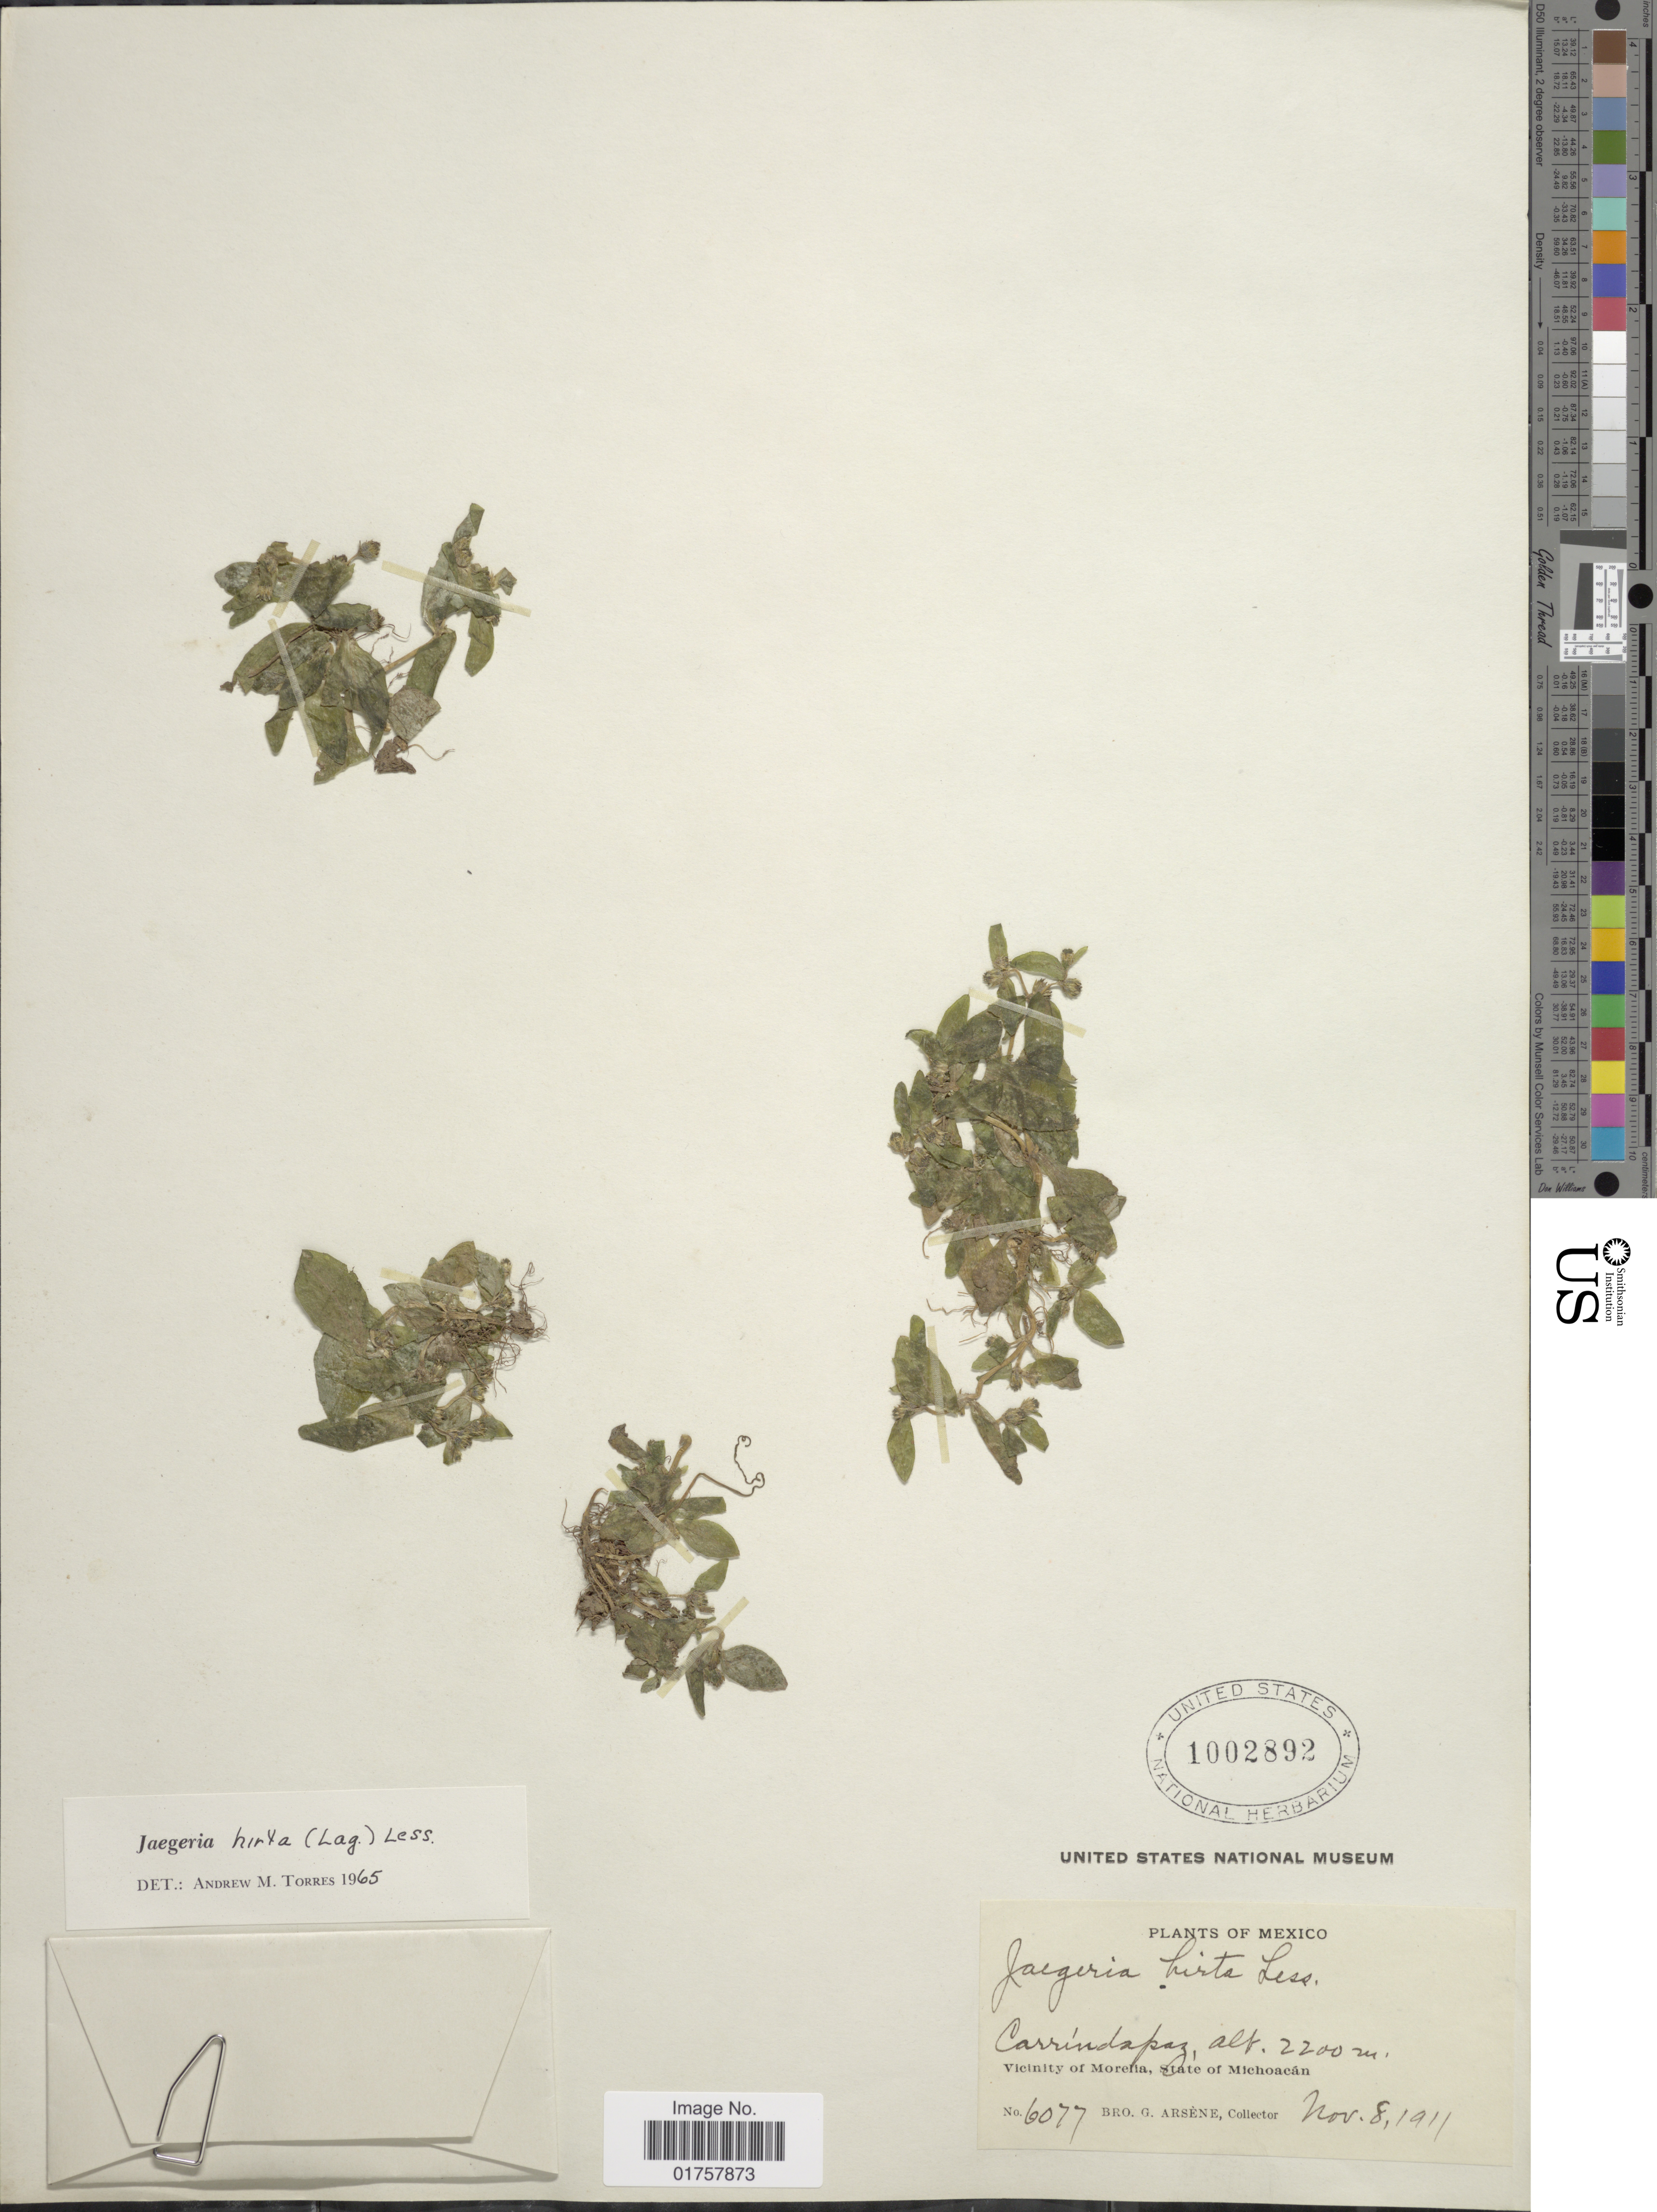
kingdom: Plantae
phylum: Tracheophyta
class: Magnoliopsida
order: Asterales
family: Asteraceae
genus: Jaegeria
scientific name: Jaegeria hirta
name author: (Lag.) Less.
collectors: Bro. G. Arsène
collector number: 6077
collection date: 1911-11-08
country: Mexico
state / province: Michoacán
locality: Carríndapaz, Vicinity of Morena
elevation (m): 2200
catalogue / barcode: US 1002892